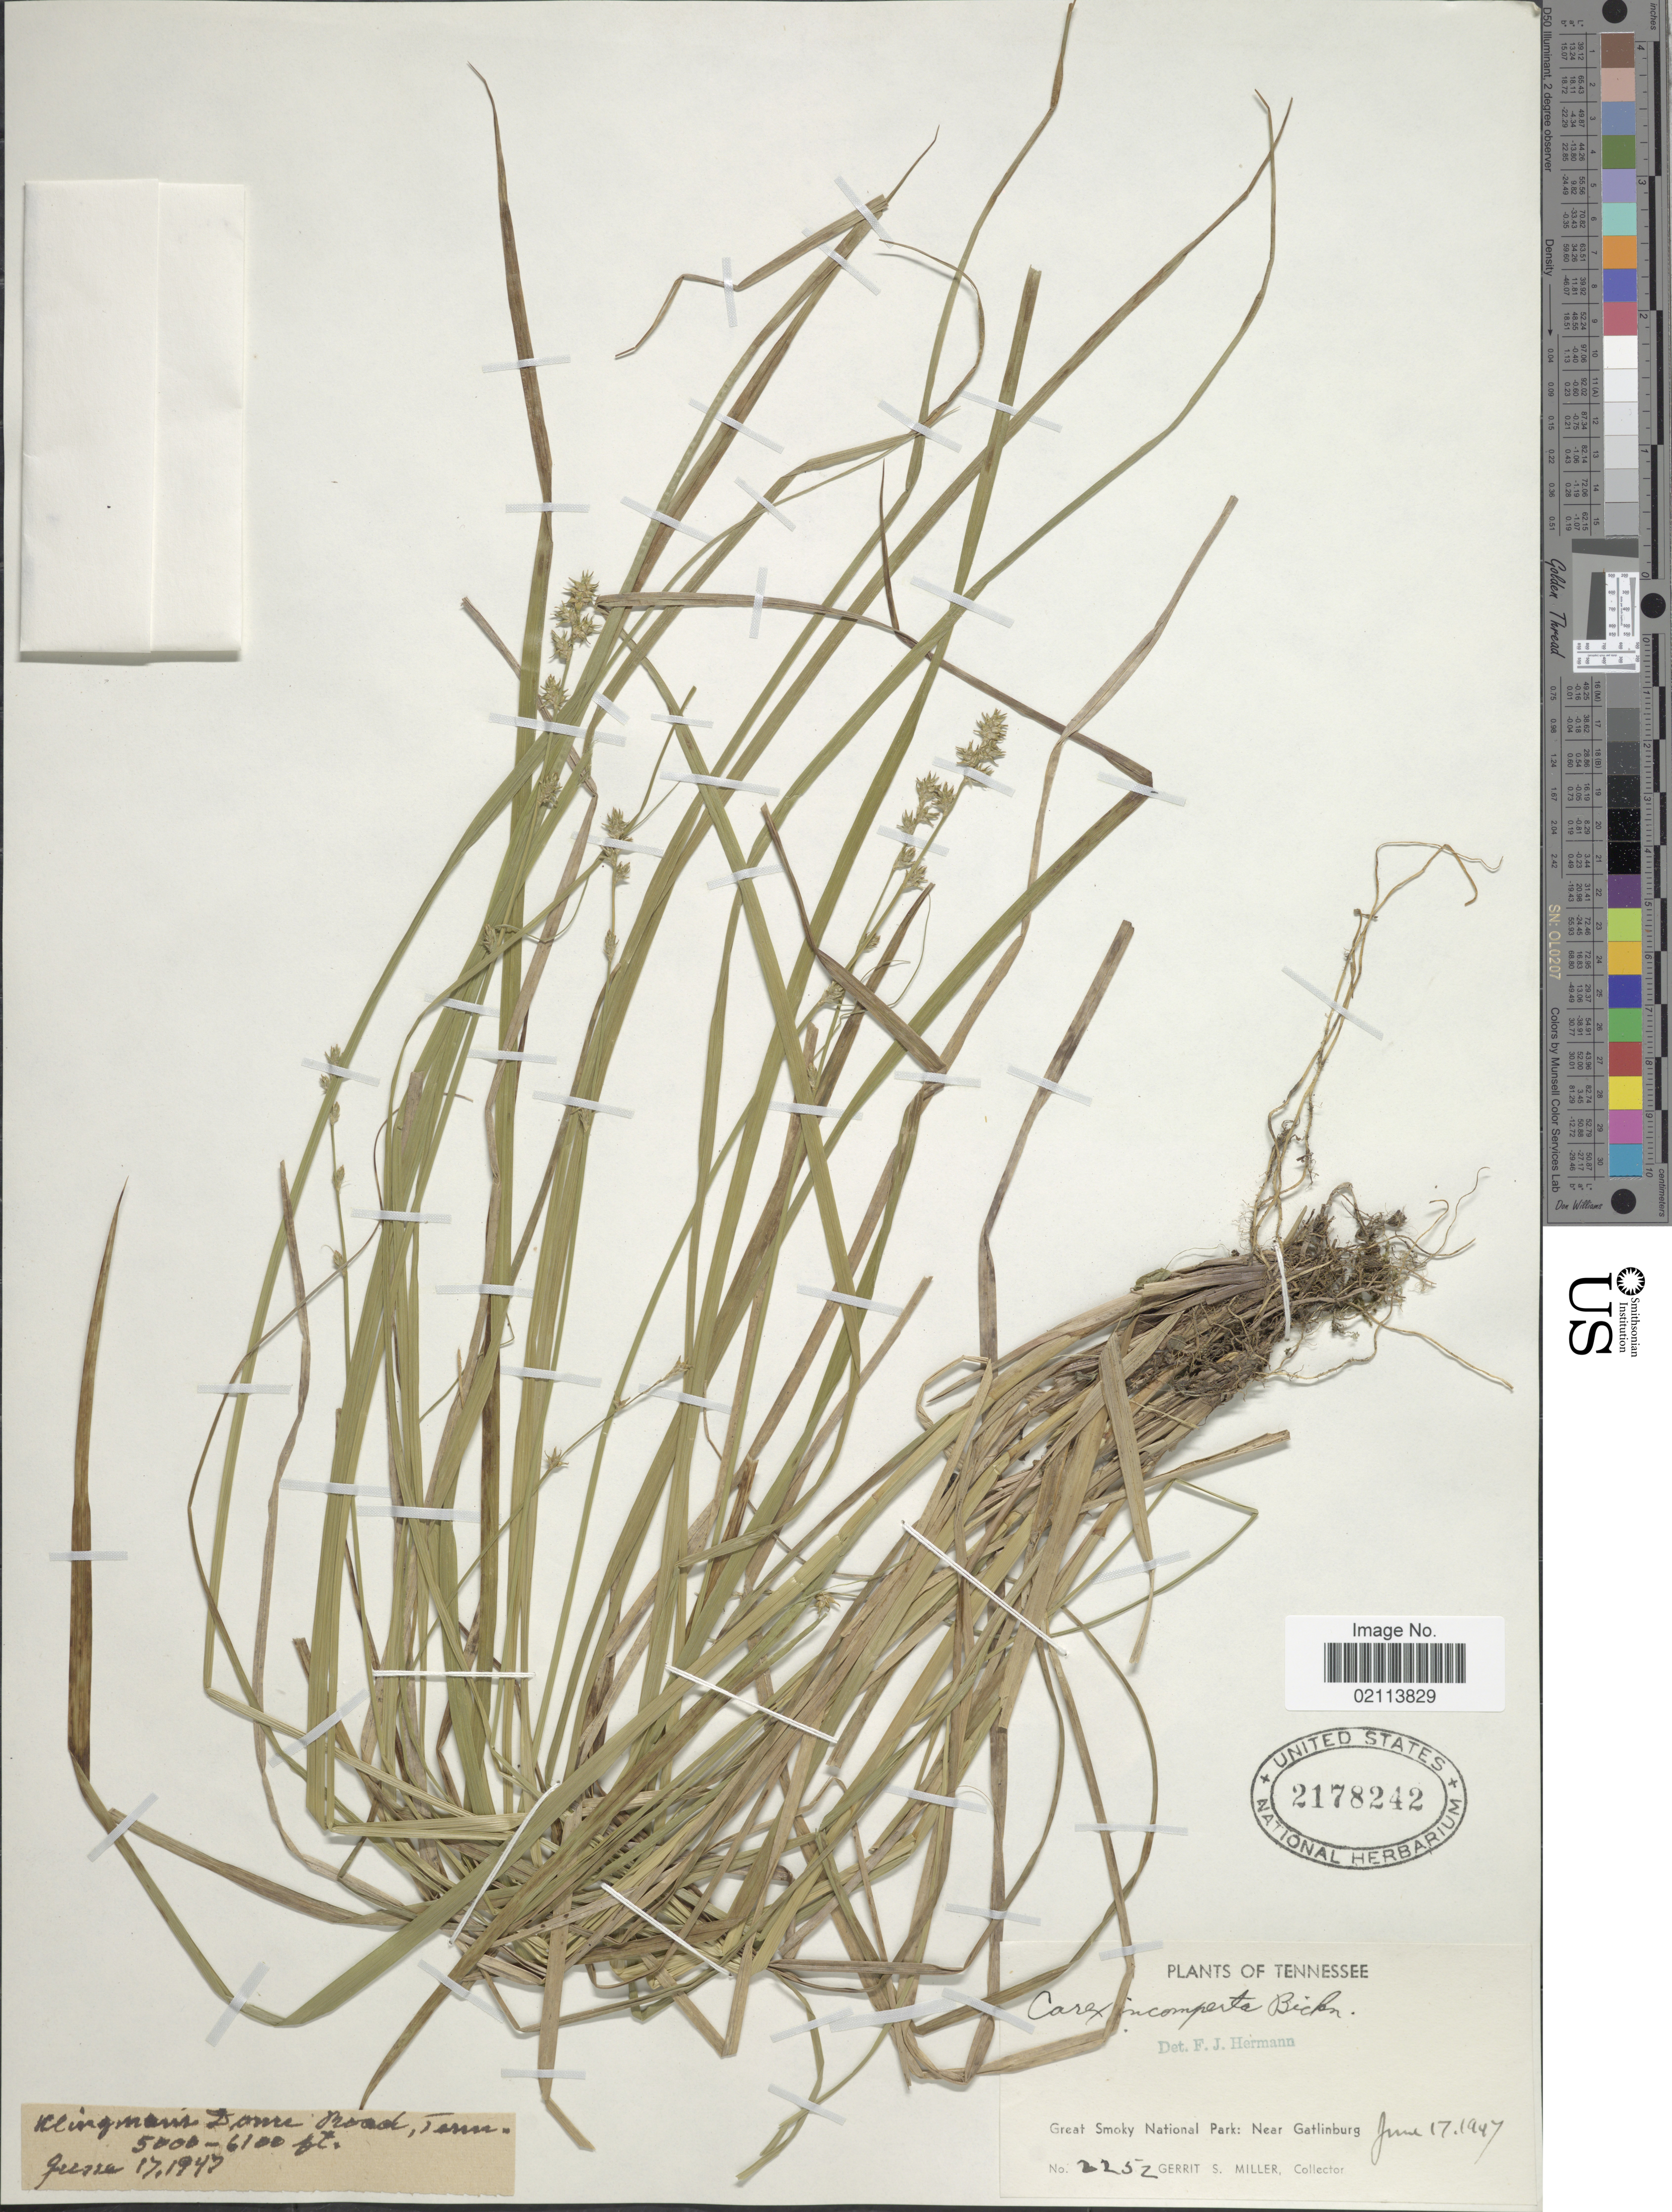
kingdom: Plantae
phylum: Tracheophyta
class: Liliopsida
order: Poales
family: Cyperaceae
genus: Carex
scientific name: Carex atlantica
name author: L.H. Bailey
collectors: G. S. Miller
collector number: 2252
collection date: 1947-06-17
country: United States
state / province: Tennessee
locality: Great Smoky National Park: Near Gatlinburg, Klingmanz Dome Road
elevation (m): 1524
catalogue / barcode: US 2178242